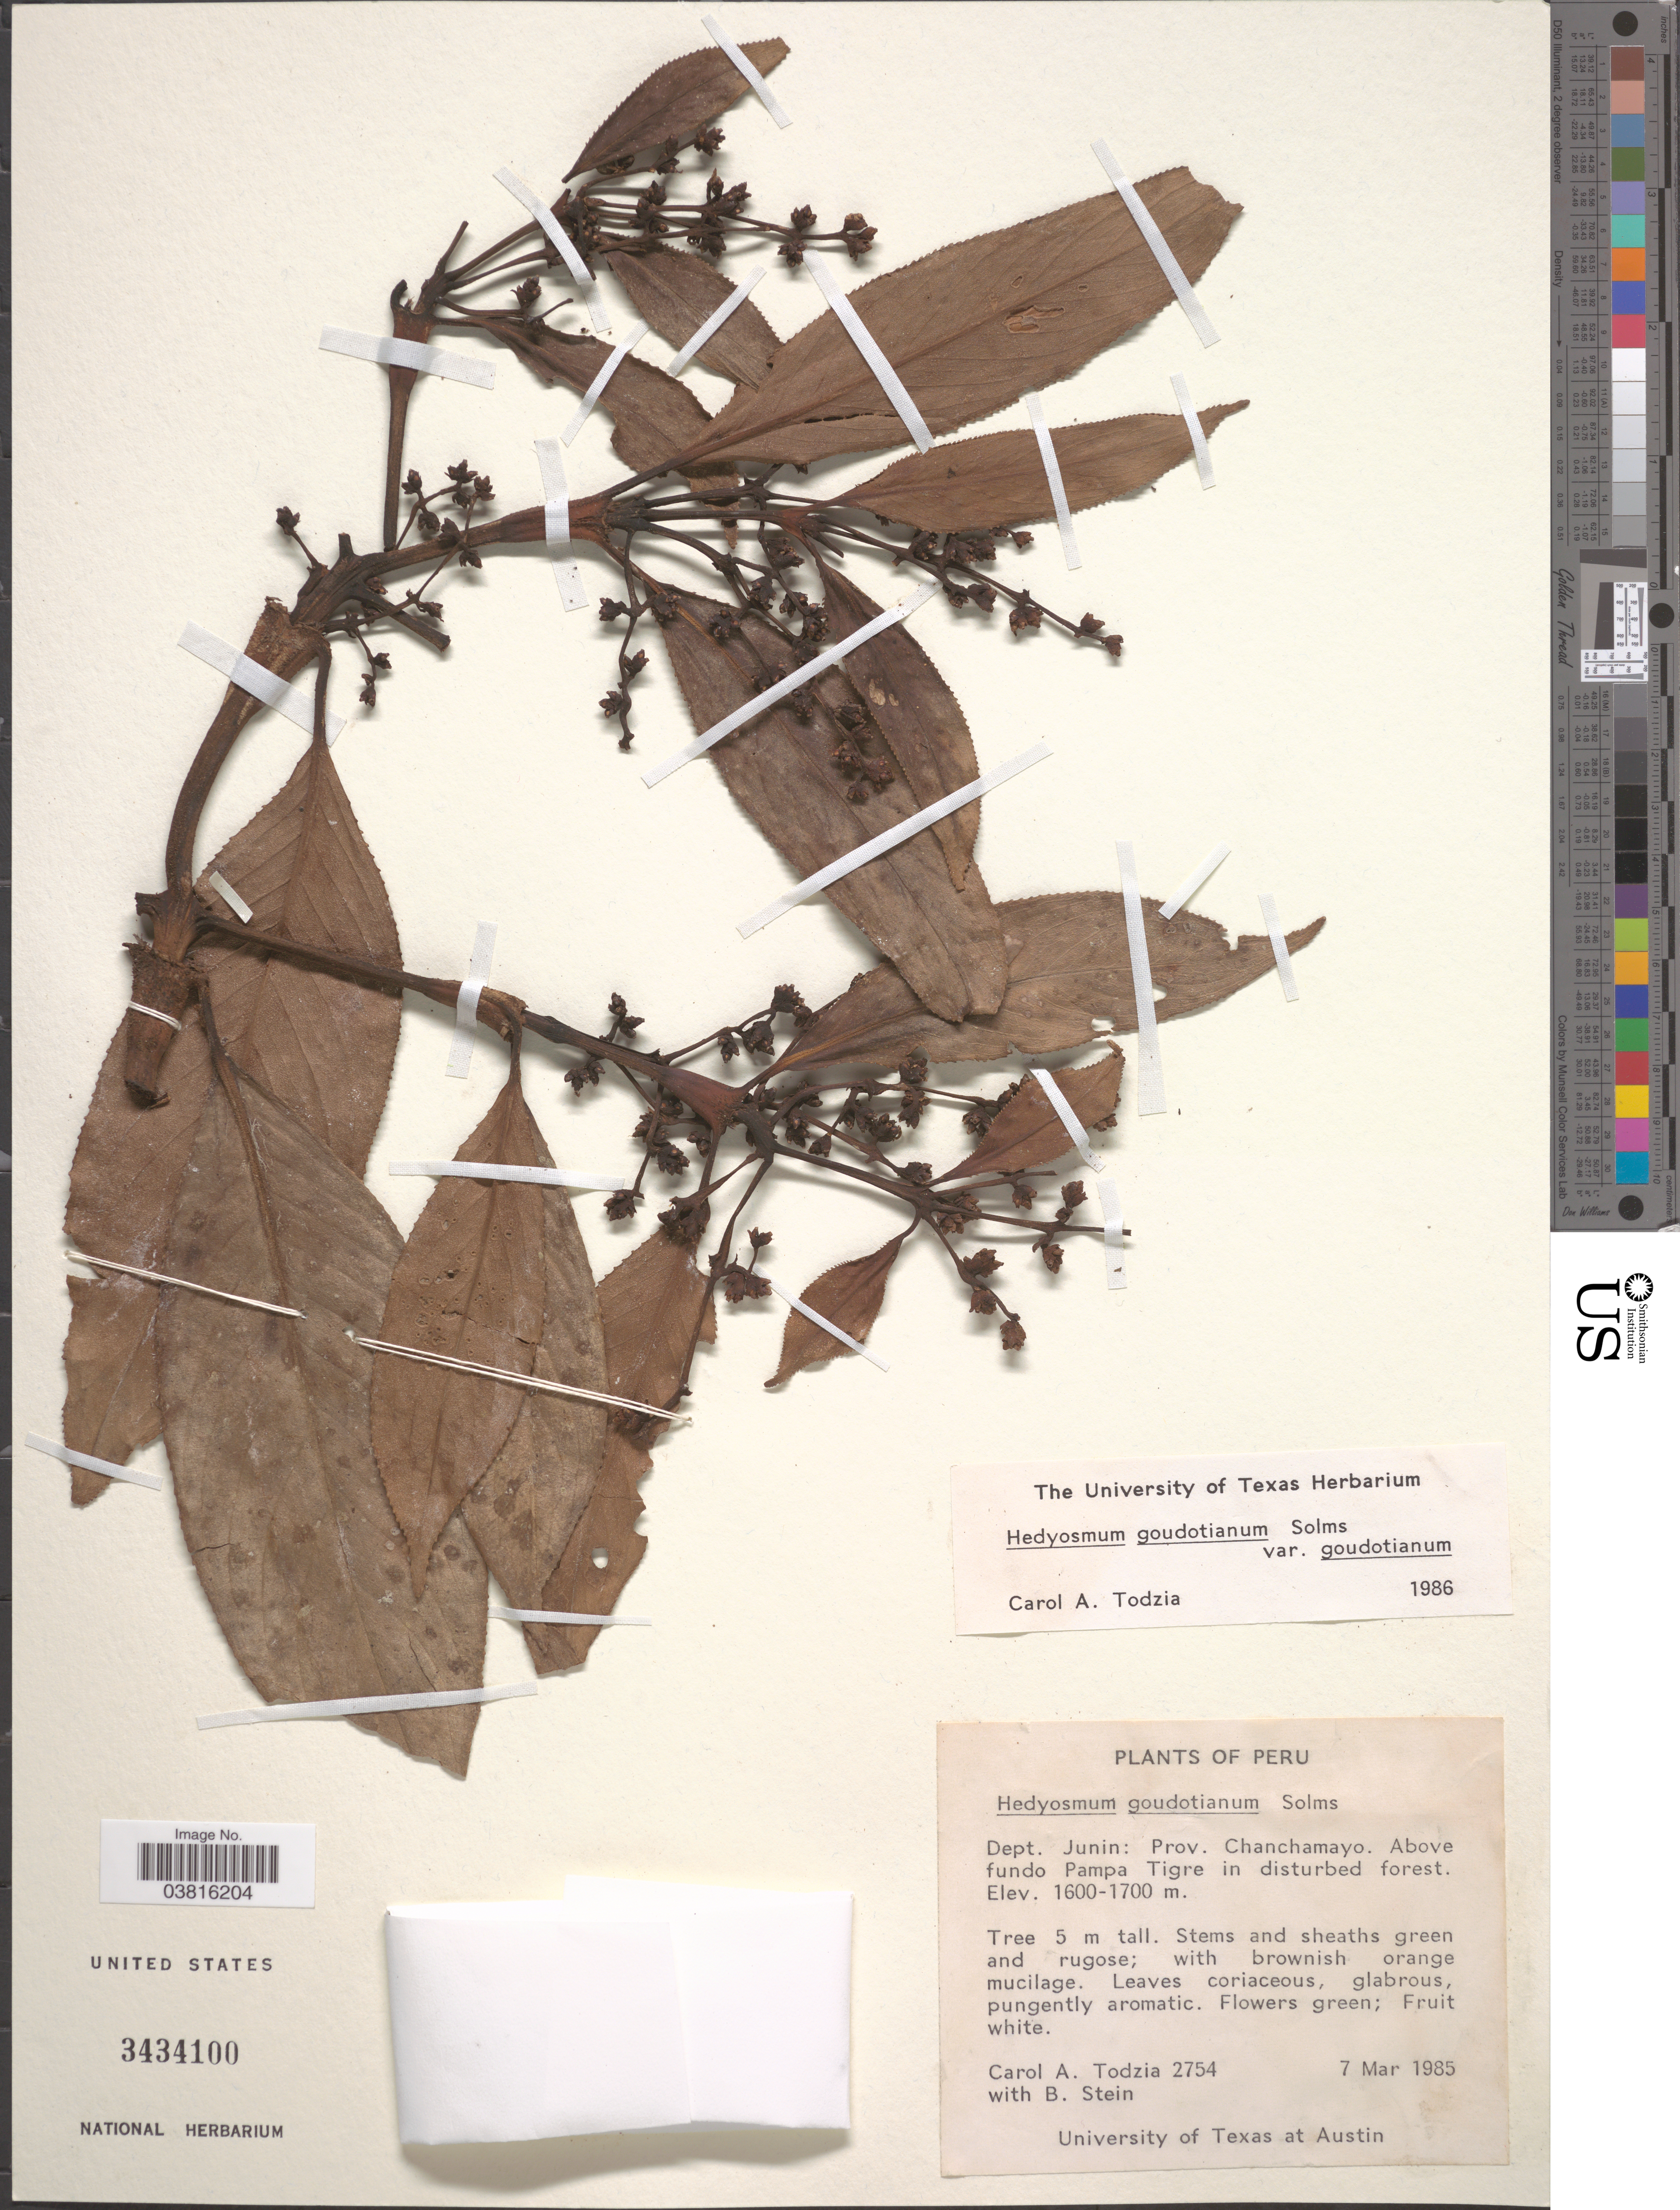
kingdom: Plantae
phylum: Tracheophyta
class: Magnoliopsida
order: Chloranthales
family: Chloranthaceae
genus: Hedyosmum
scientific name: Hedyosmum goudotianum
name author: Solms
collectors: C. A. Todzia & B. Stein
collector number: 2754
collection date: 1985-03-07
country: Peru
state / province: Junín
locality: Dept. Junin: Prov. Chanchamayo. Above fundo Pampa Tigre.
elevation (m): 1600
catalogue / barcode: US 3434100